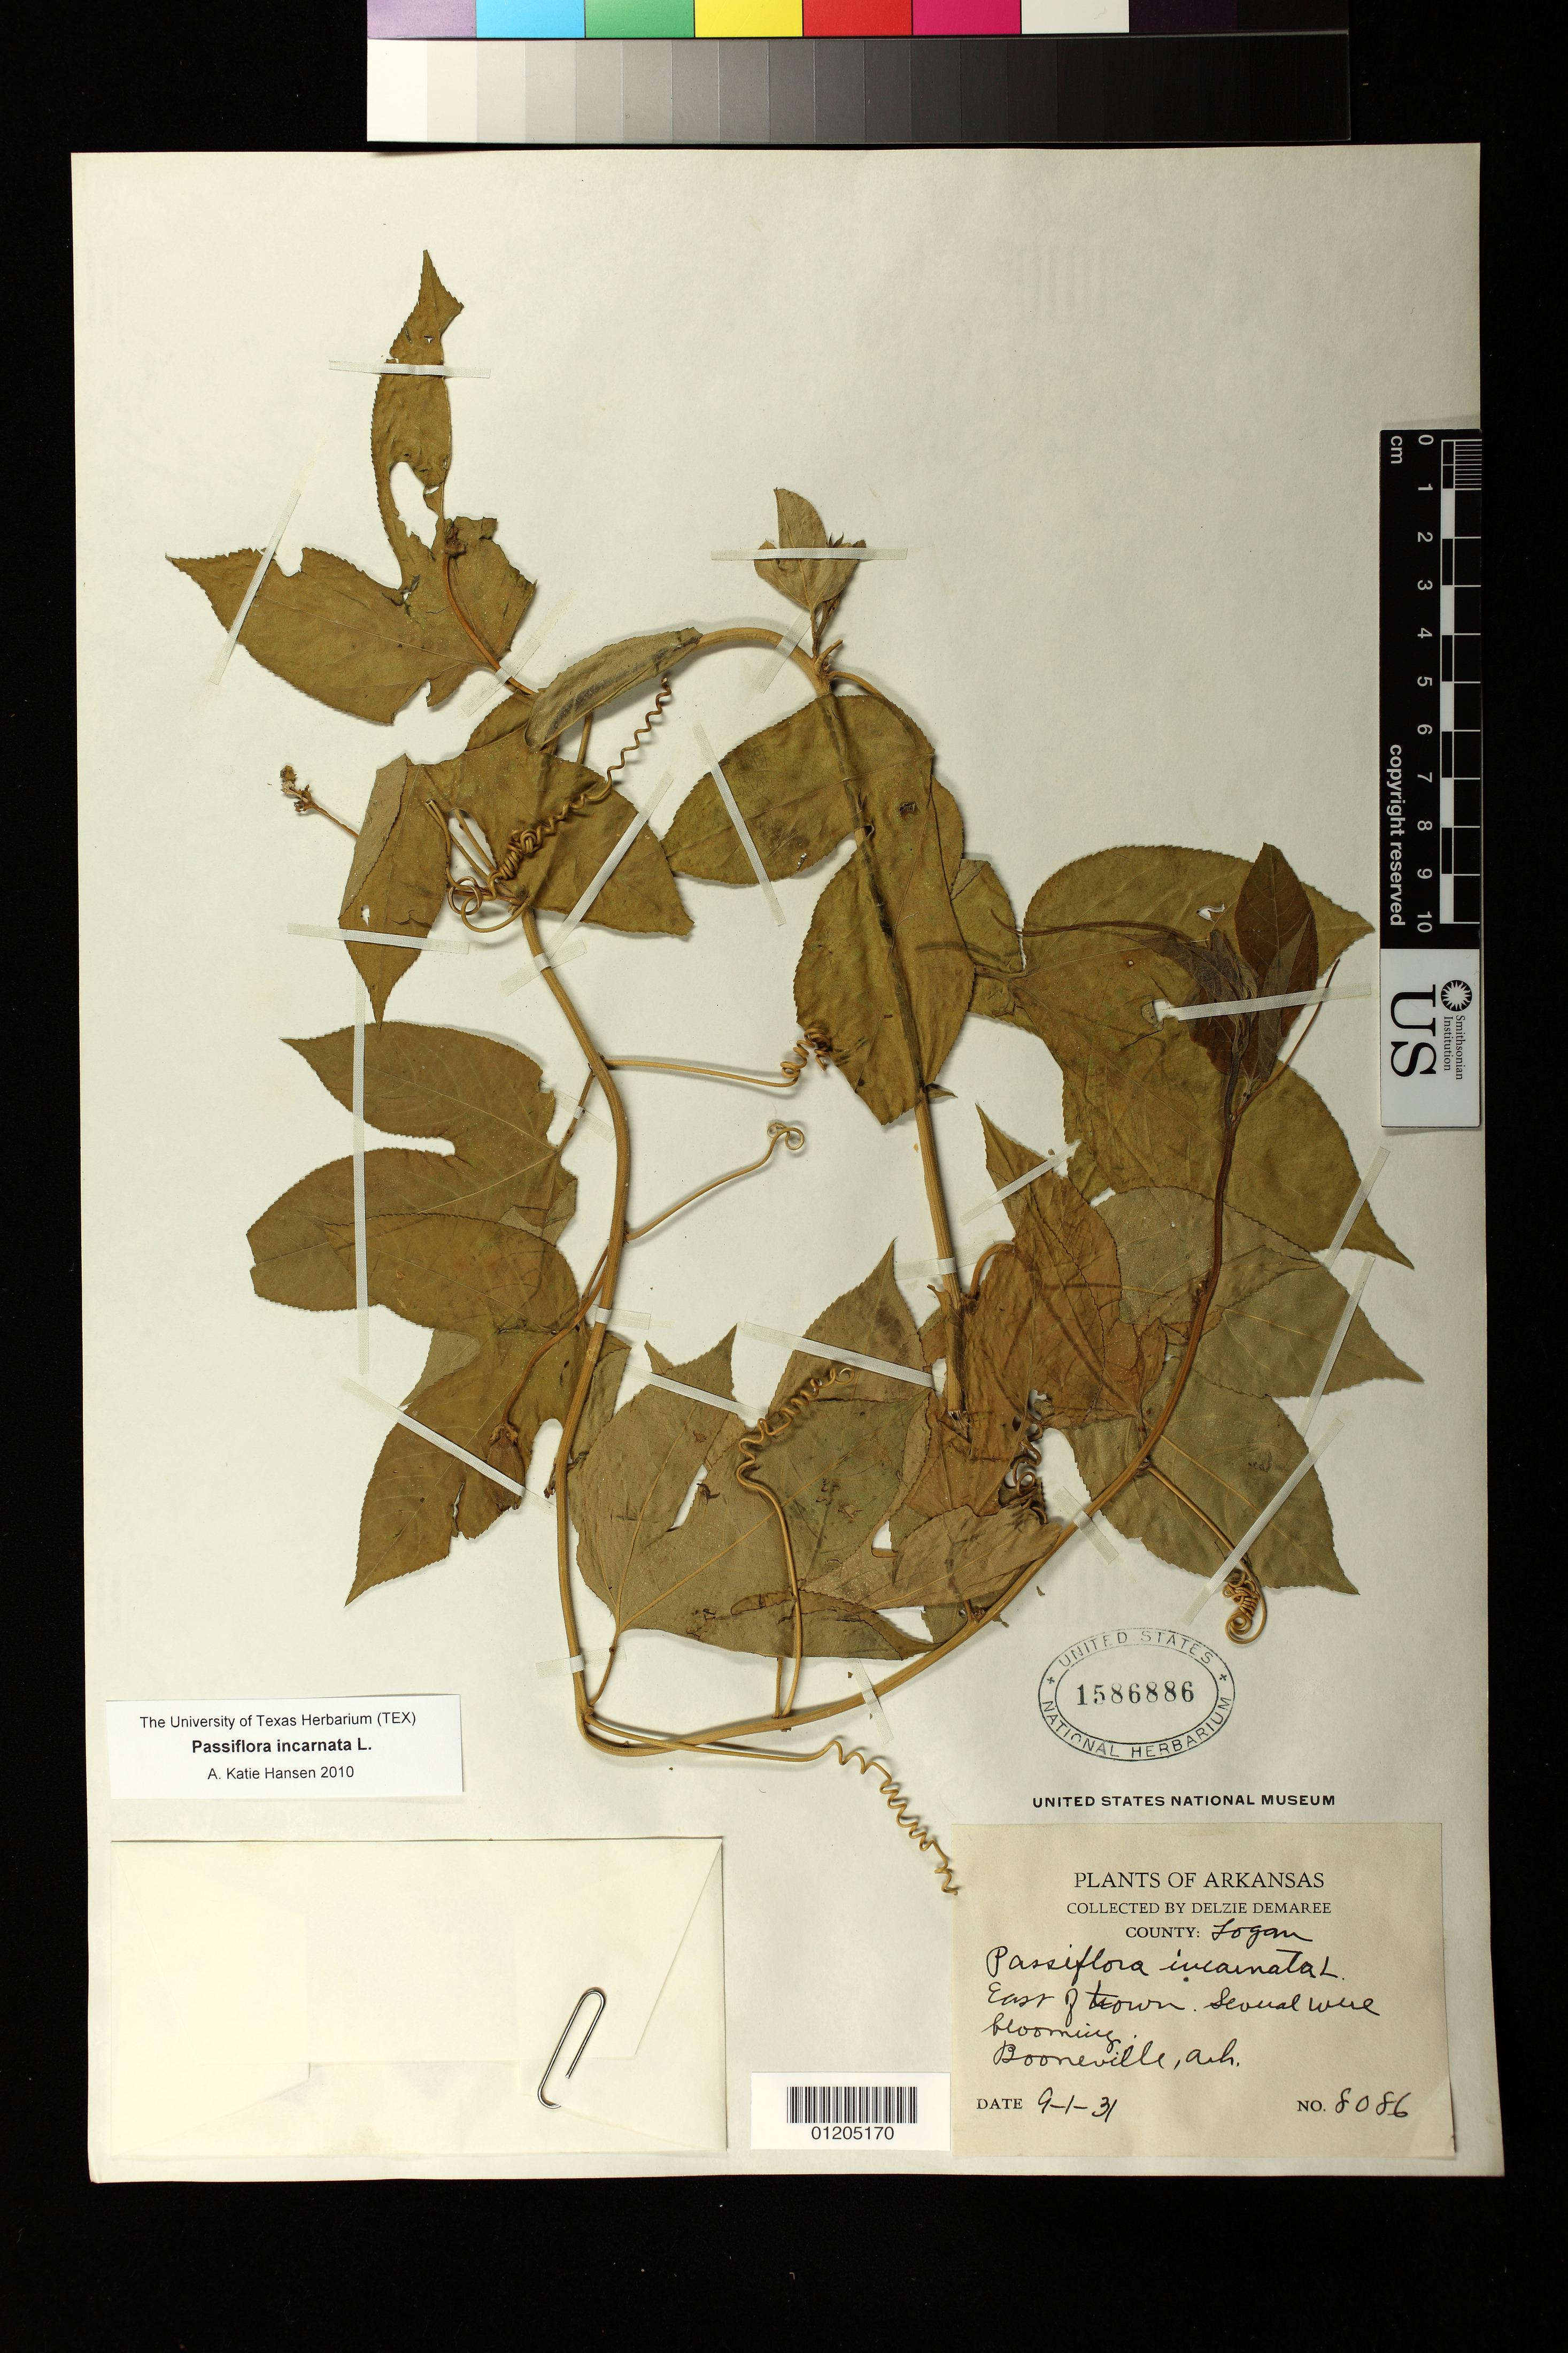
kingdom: Plantae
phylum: Tracheophyta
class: Magnoliopsida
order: Malpighiales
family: Passifloraceae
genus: Passiflora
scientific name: Passiflora incarnata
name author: L.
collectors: D. Demaree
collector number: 8086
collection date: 1931-09-01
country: United States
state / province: Arkansas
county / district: Logan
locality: East of town,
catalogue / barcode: US 1586886